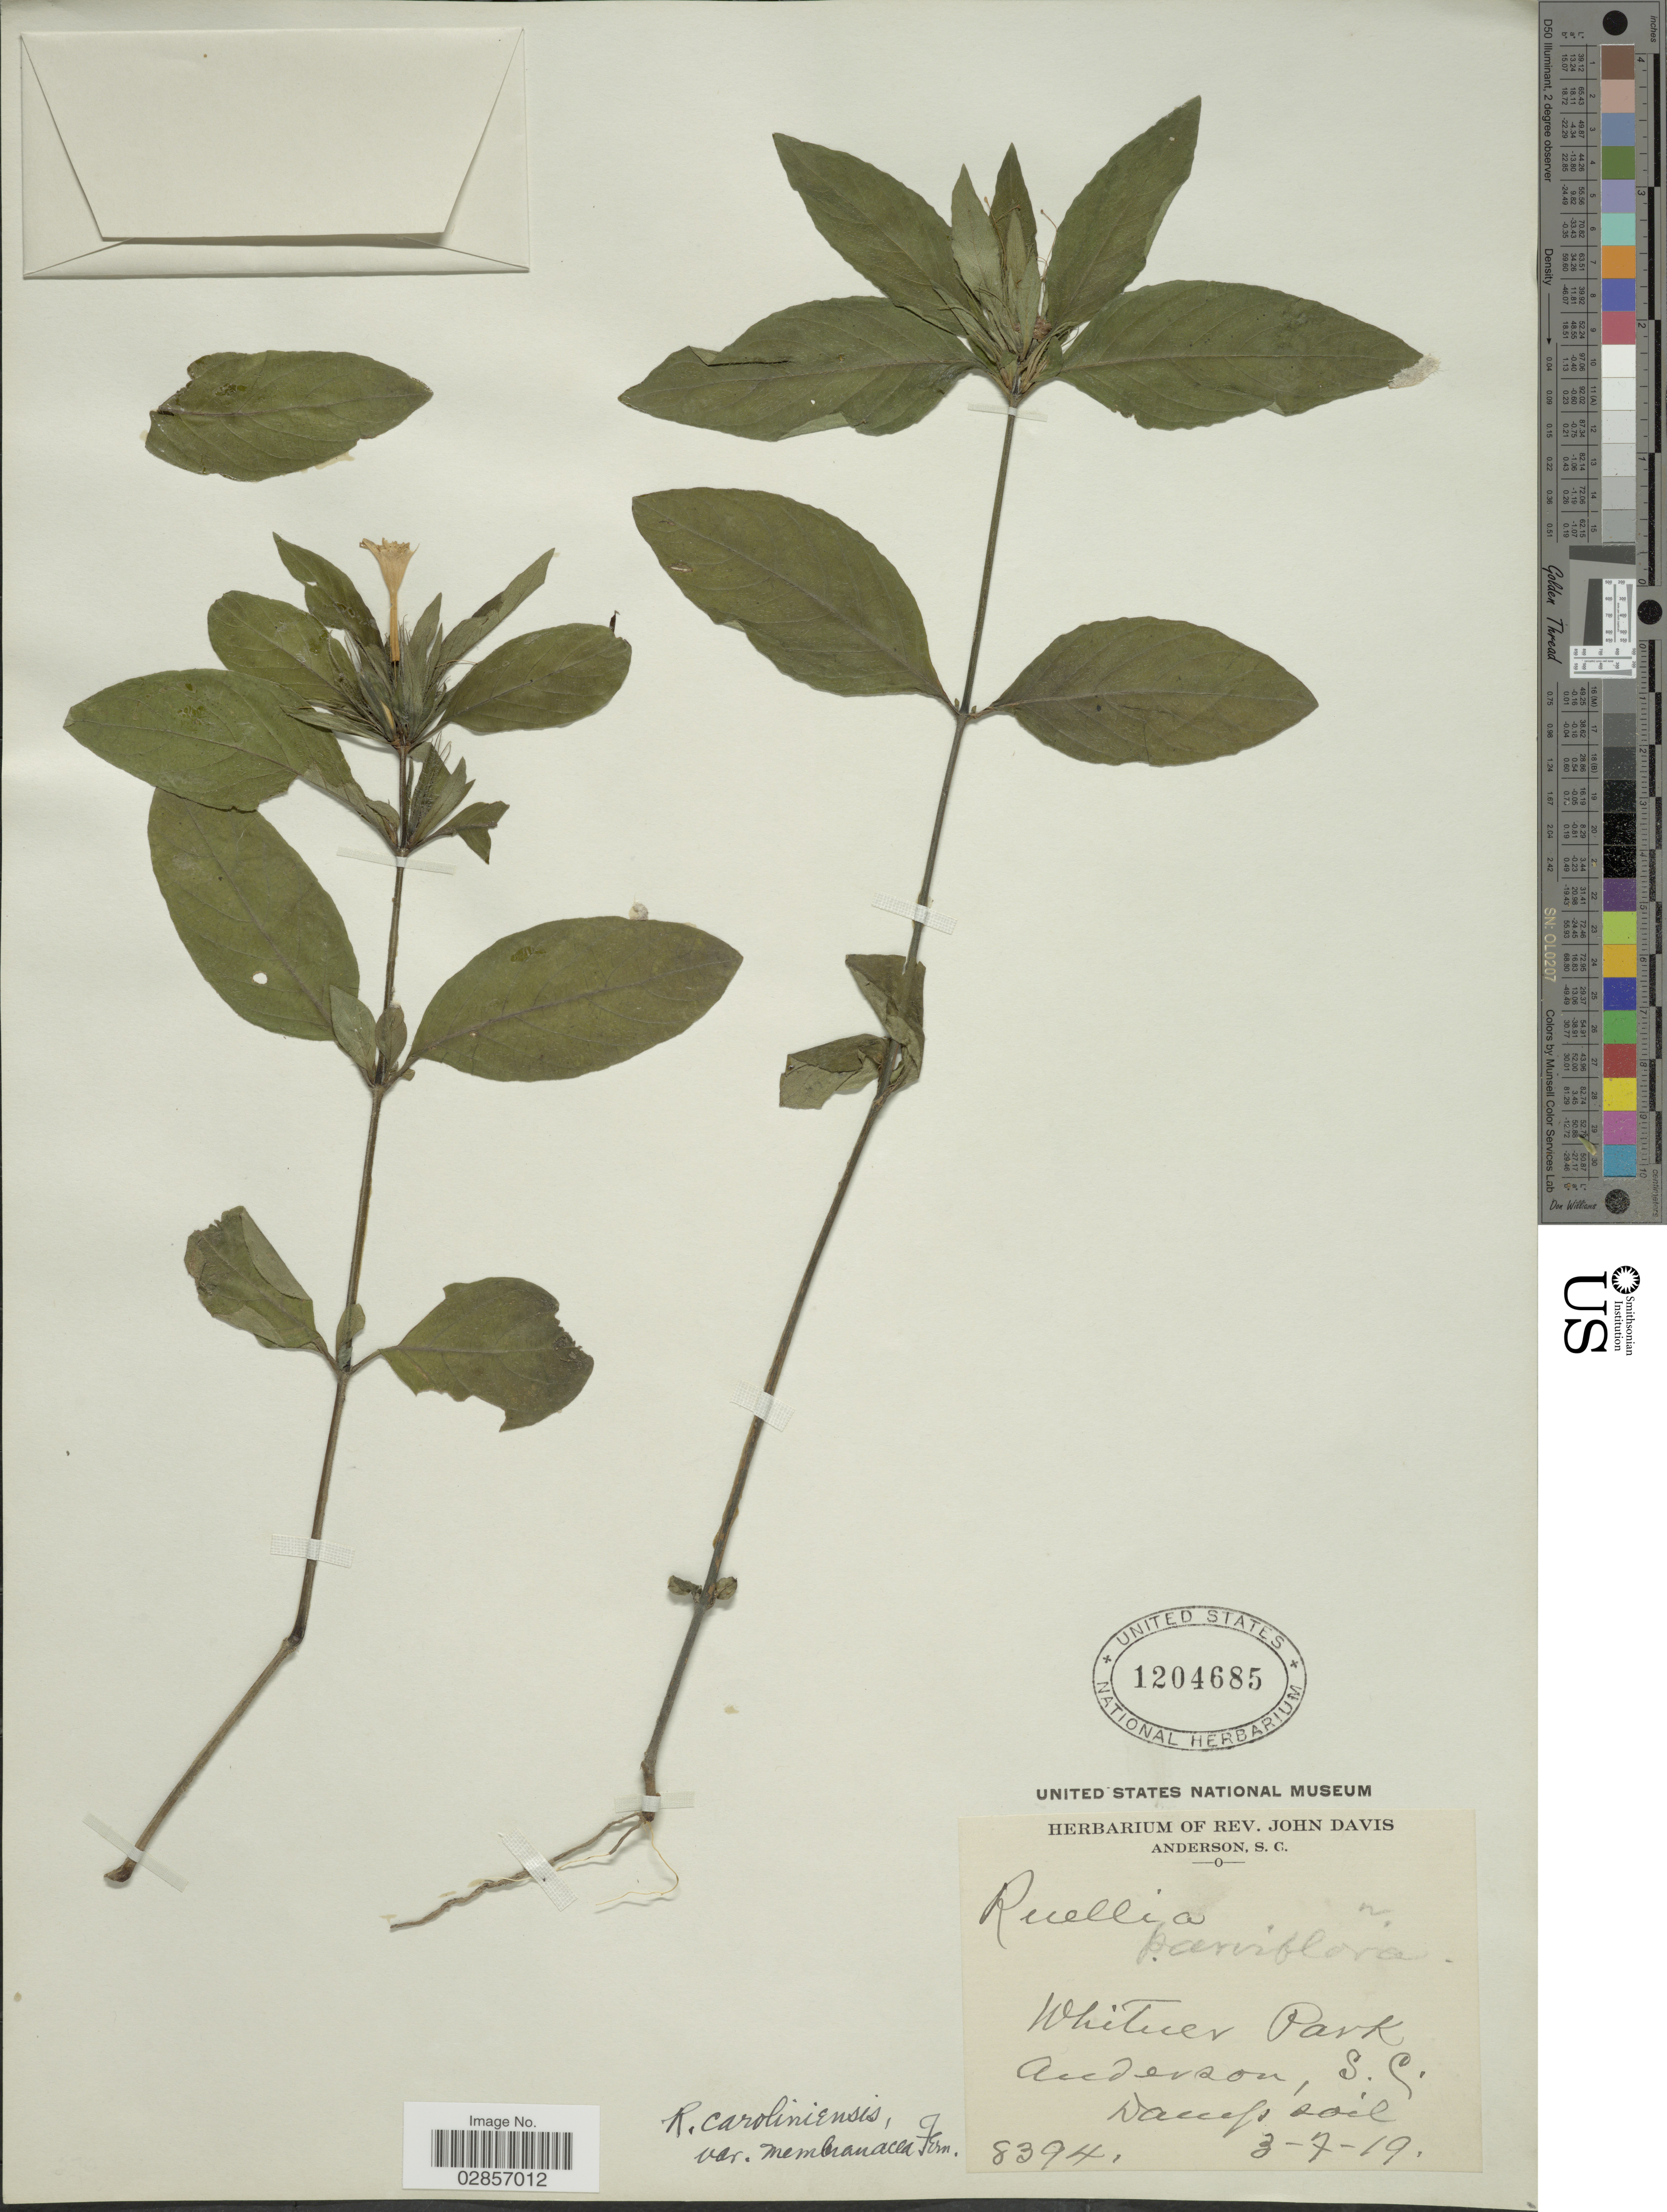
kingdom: Plantae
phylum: Tracheophyta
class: Magnoliopsida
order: Lamiales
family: Acanthaceae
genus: Ruellia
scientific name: Ruellia caroliniensis var. membranacea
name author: Fernald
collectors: J. Davis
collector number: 8394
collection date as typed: Transcribed d/m/y: 7/3/19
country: United States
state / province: South Carolina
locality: Whitner Park, Anderson.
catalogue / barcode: US 1204685